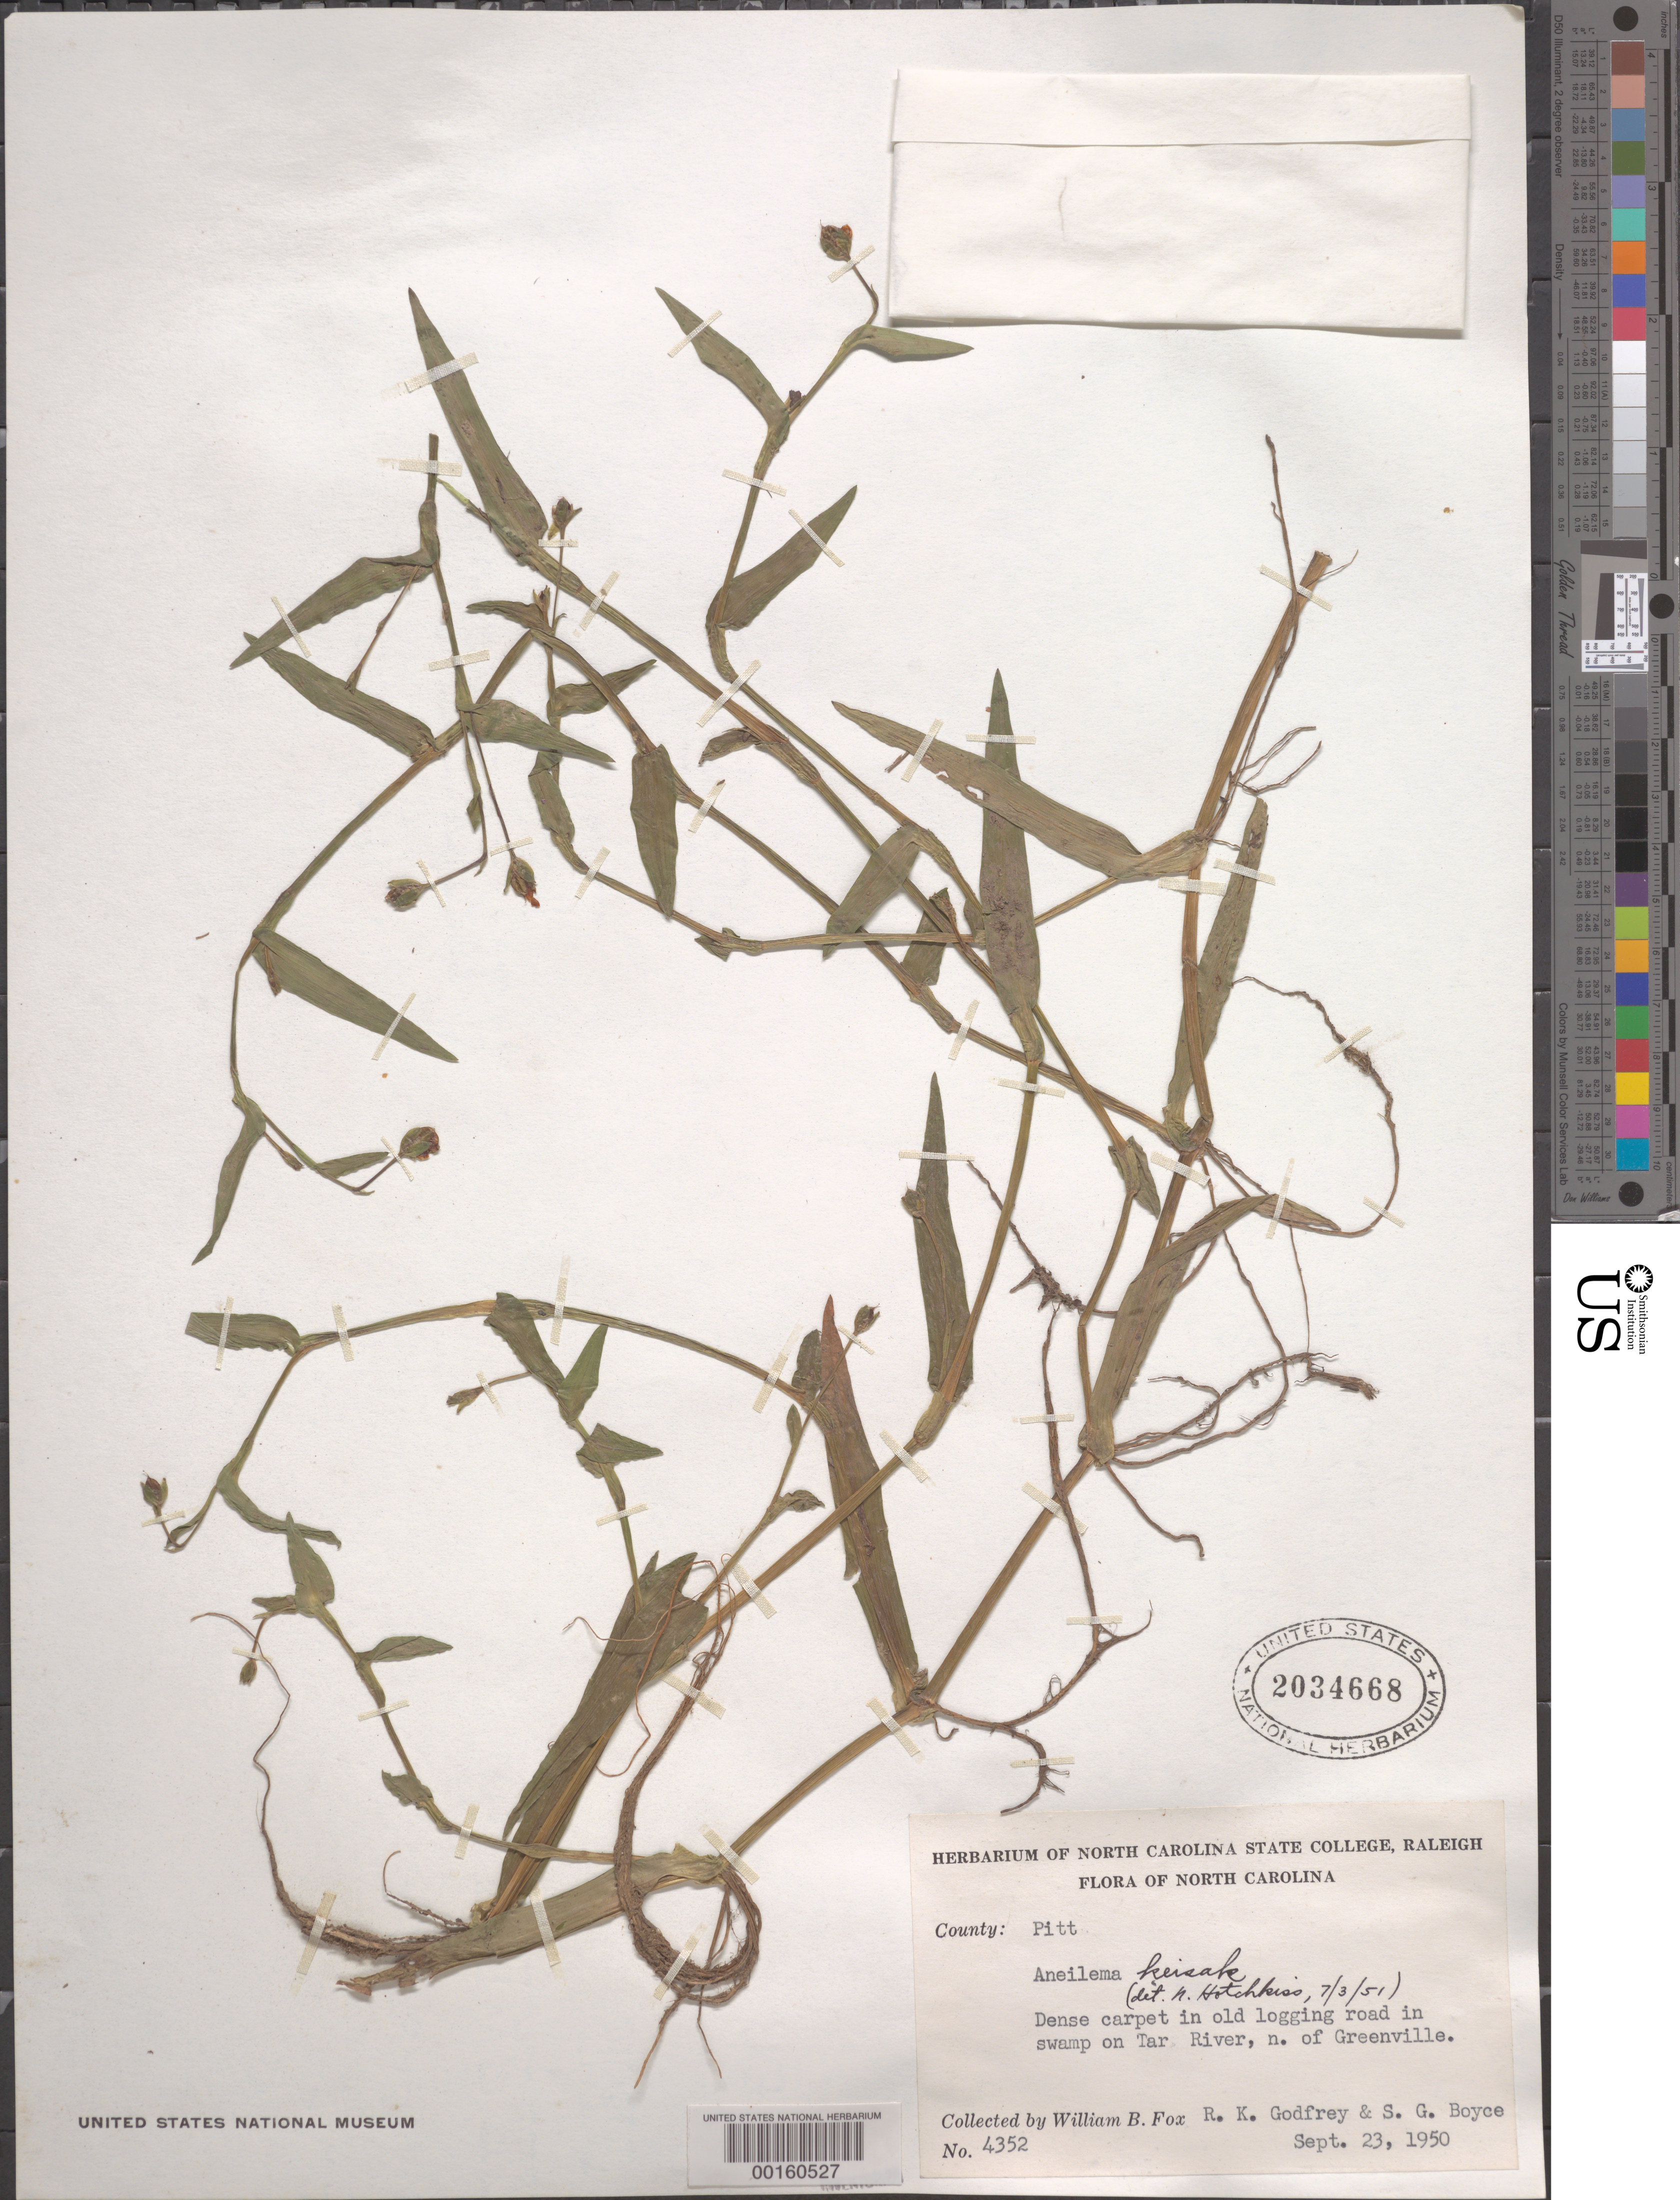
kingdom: Plantae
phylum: Tracheophyta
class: Liliopsida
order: Commelinales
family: Commelinaceae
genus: Murdannia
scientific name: Murdannia keisak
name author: (Hassk.) Hand.-Mazz.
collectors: W. Fox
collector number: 4352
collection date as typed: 23 Sep 1950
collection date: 1950-09-23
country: United States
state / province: North Carolina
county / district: Pitt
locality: Tar river, n of greenville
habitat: Roadside swamp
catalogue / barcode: US 2034668